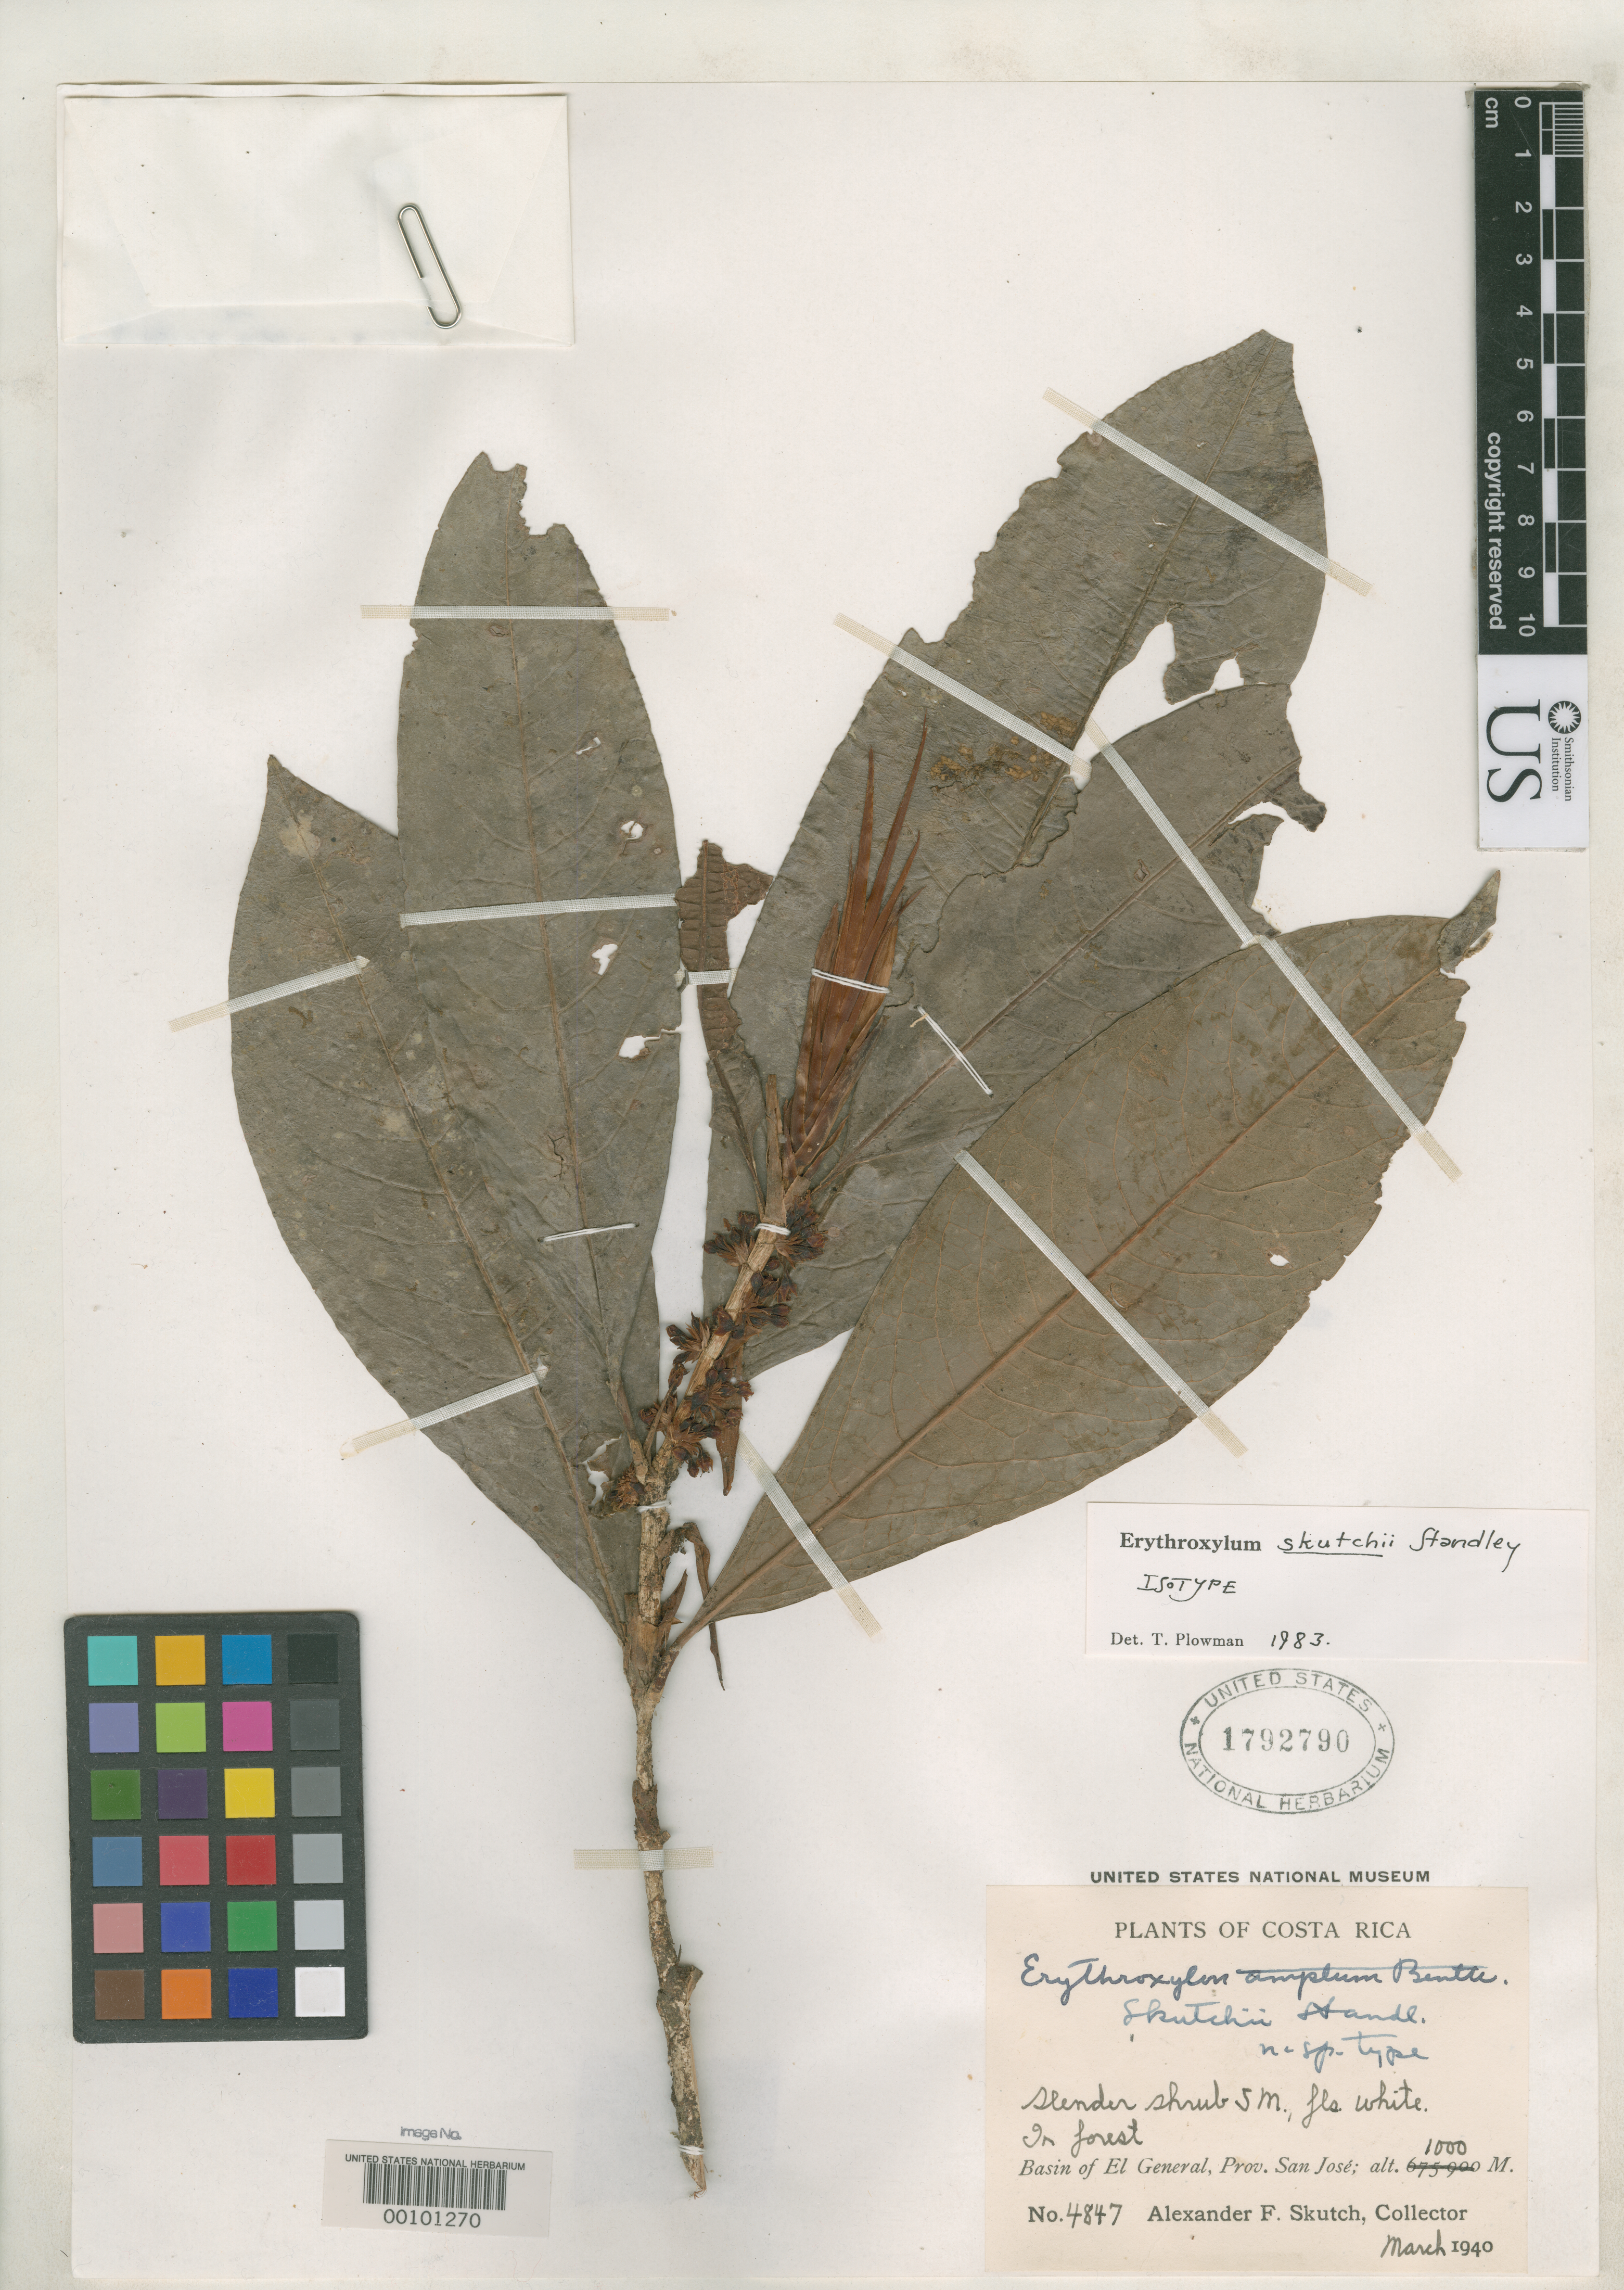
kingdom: Plantae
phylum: Tracheophyta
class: Magnoliopsida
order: Malpighiales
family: Erythroxylaceae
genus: Erythroxylum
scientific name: Erythroxylum skutchii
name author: Standl.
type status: Isotype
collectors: A. F. Skutch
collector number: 4847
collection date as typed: Mar 1940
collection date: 1940-03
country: Costa Rica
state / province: San José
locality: Basin of El General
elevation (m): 1000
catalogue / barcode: US 1792790